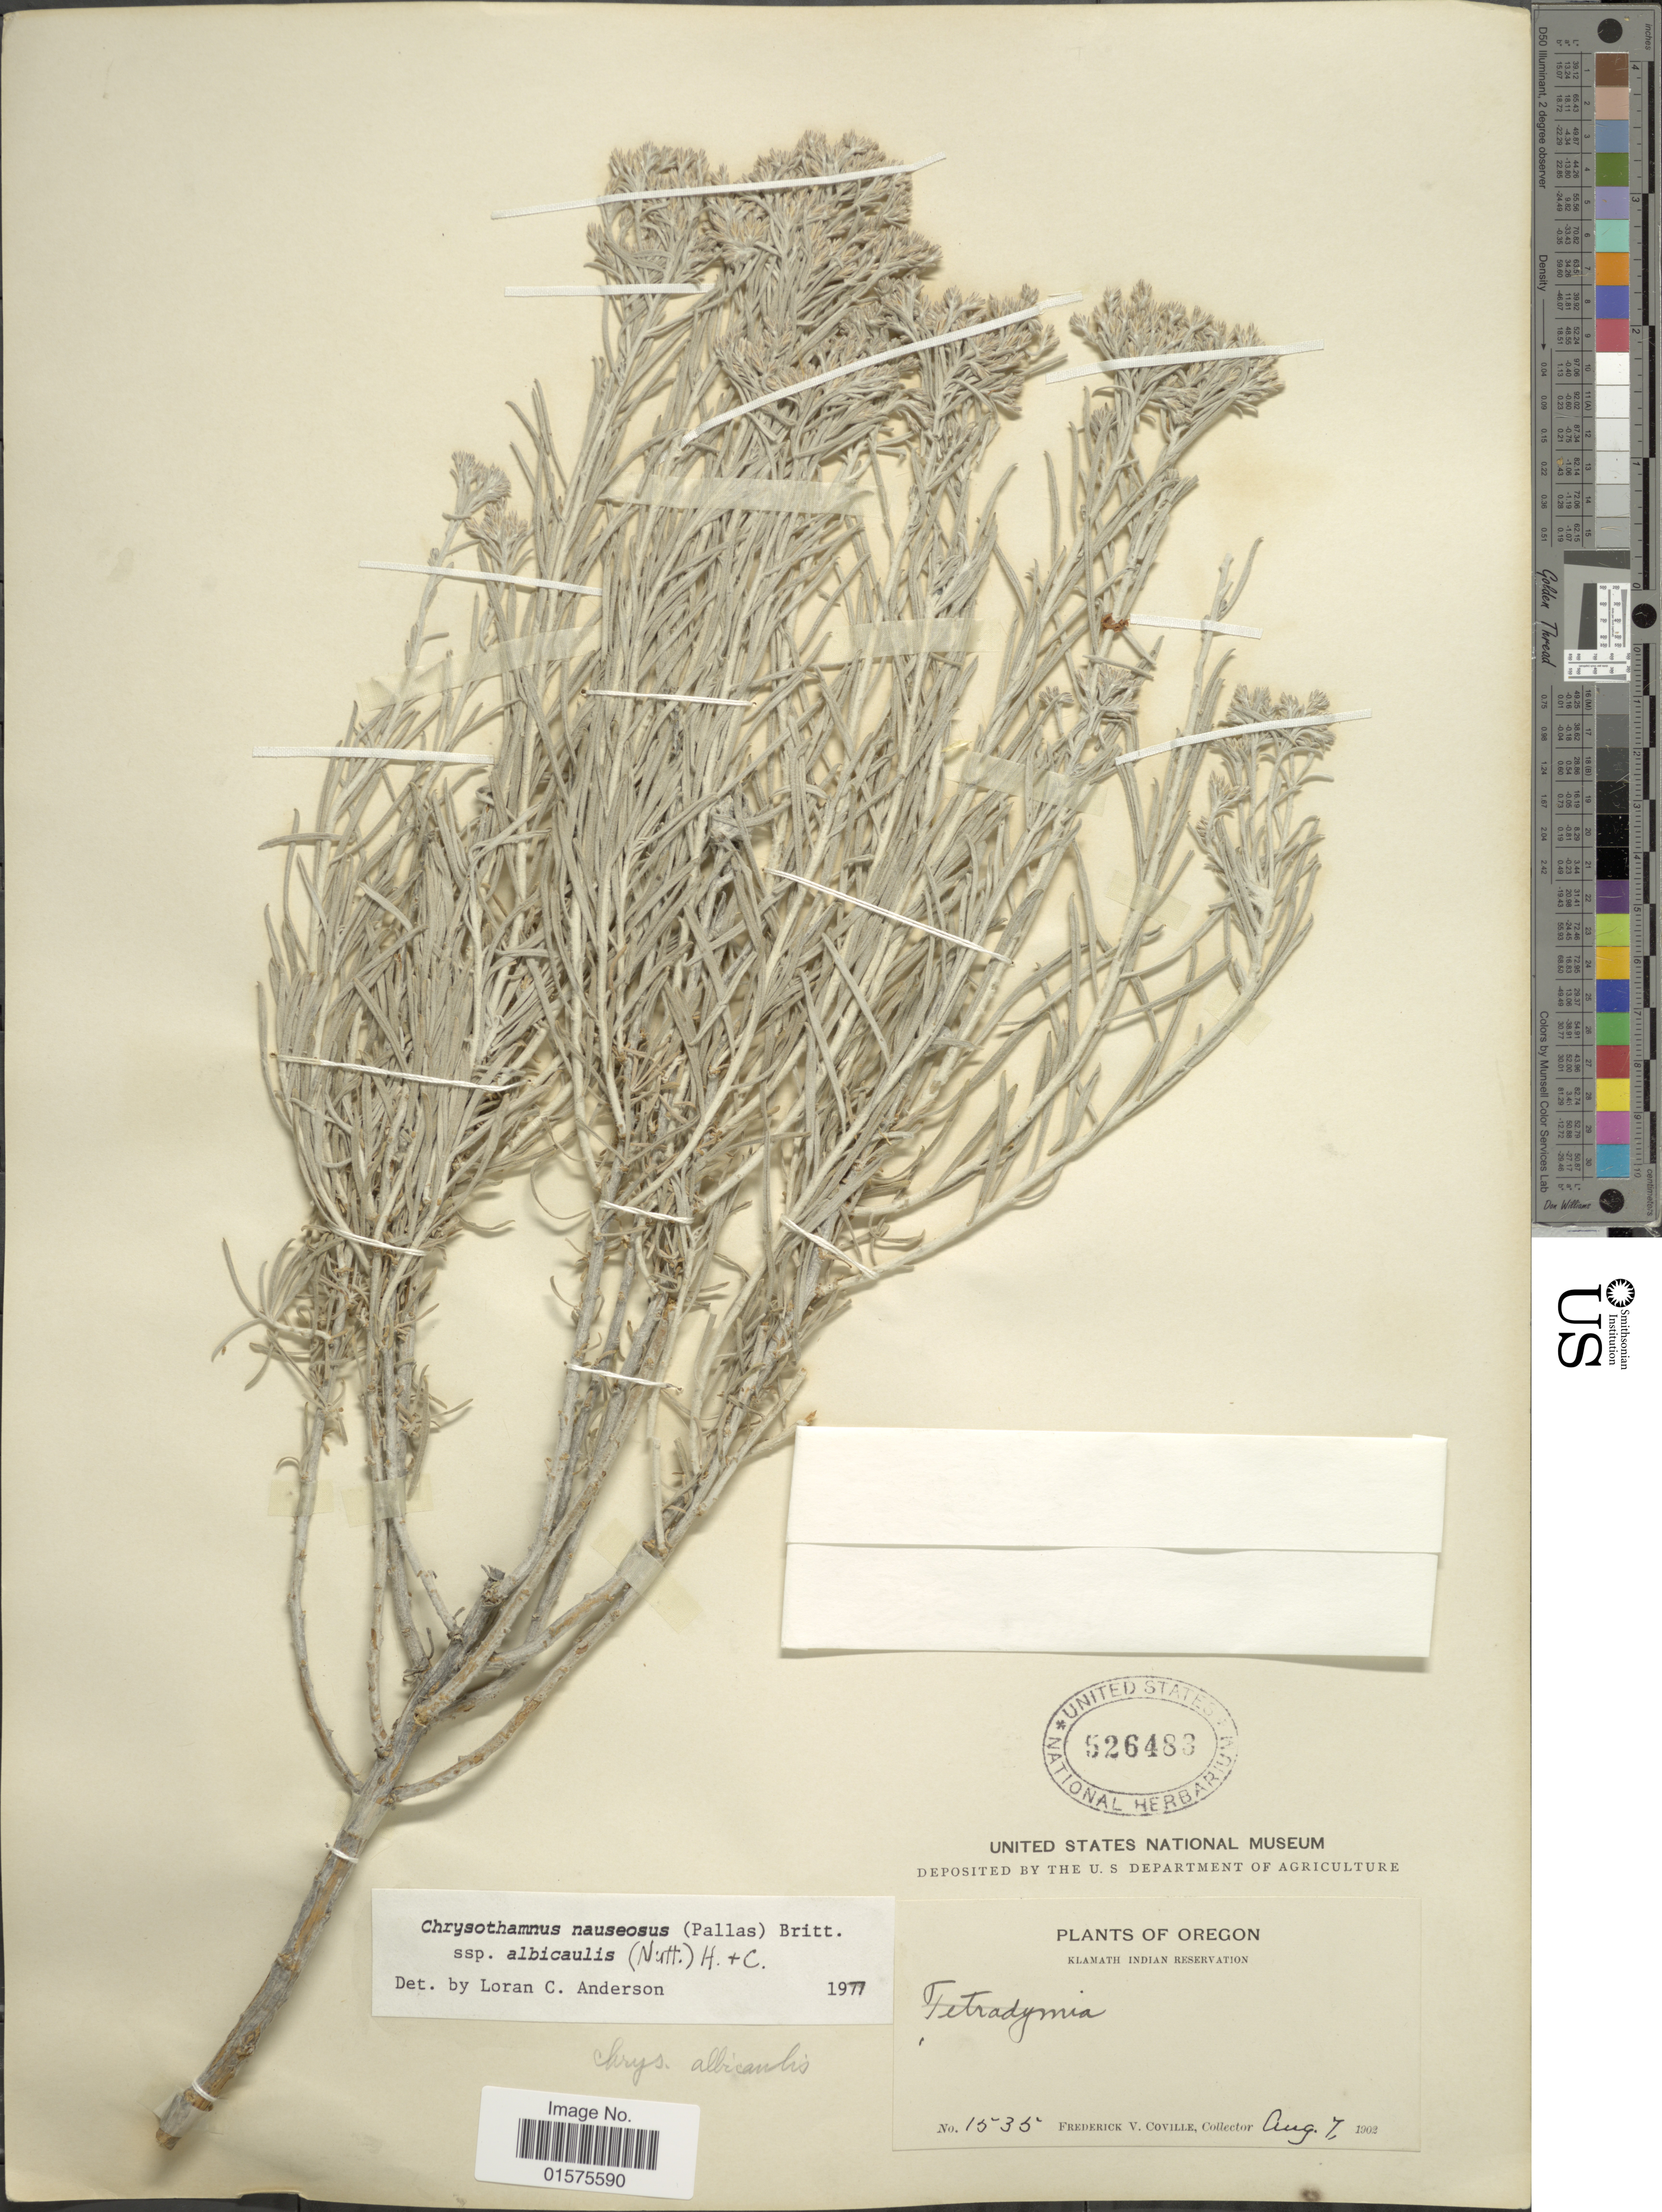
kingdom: Plantae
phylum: Tracheophyta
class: Magnoliopsida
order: Asterales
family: Asteraceae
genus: Ericameria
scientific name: Ericameria nauseosa var. speciosa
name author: (Nutt.) G.L. Nesom & G.I. Baird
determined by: Urbatsch, Lowell E., Curator (LSU), Louisiana State University (UNITED STATES)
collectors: F. V. Coville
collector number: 1535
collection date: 1902-08-07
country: United States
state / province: Oregon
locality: Klamath Indian Reservation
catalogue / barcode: US 526483